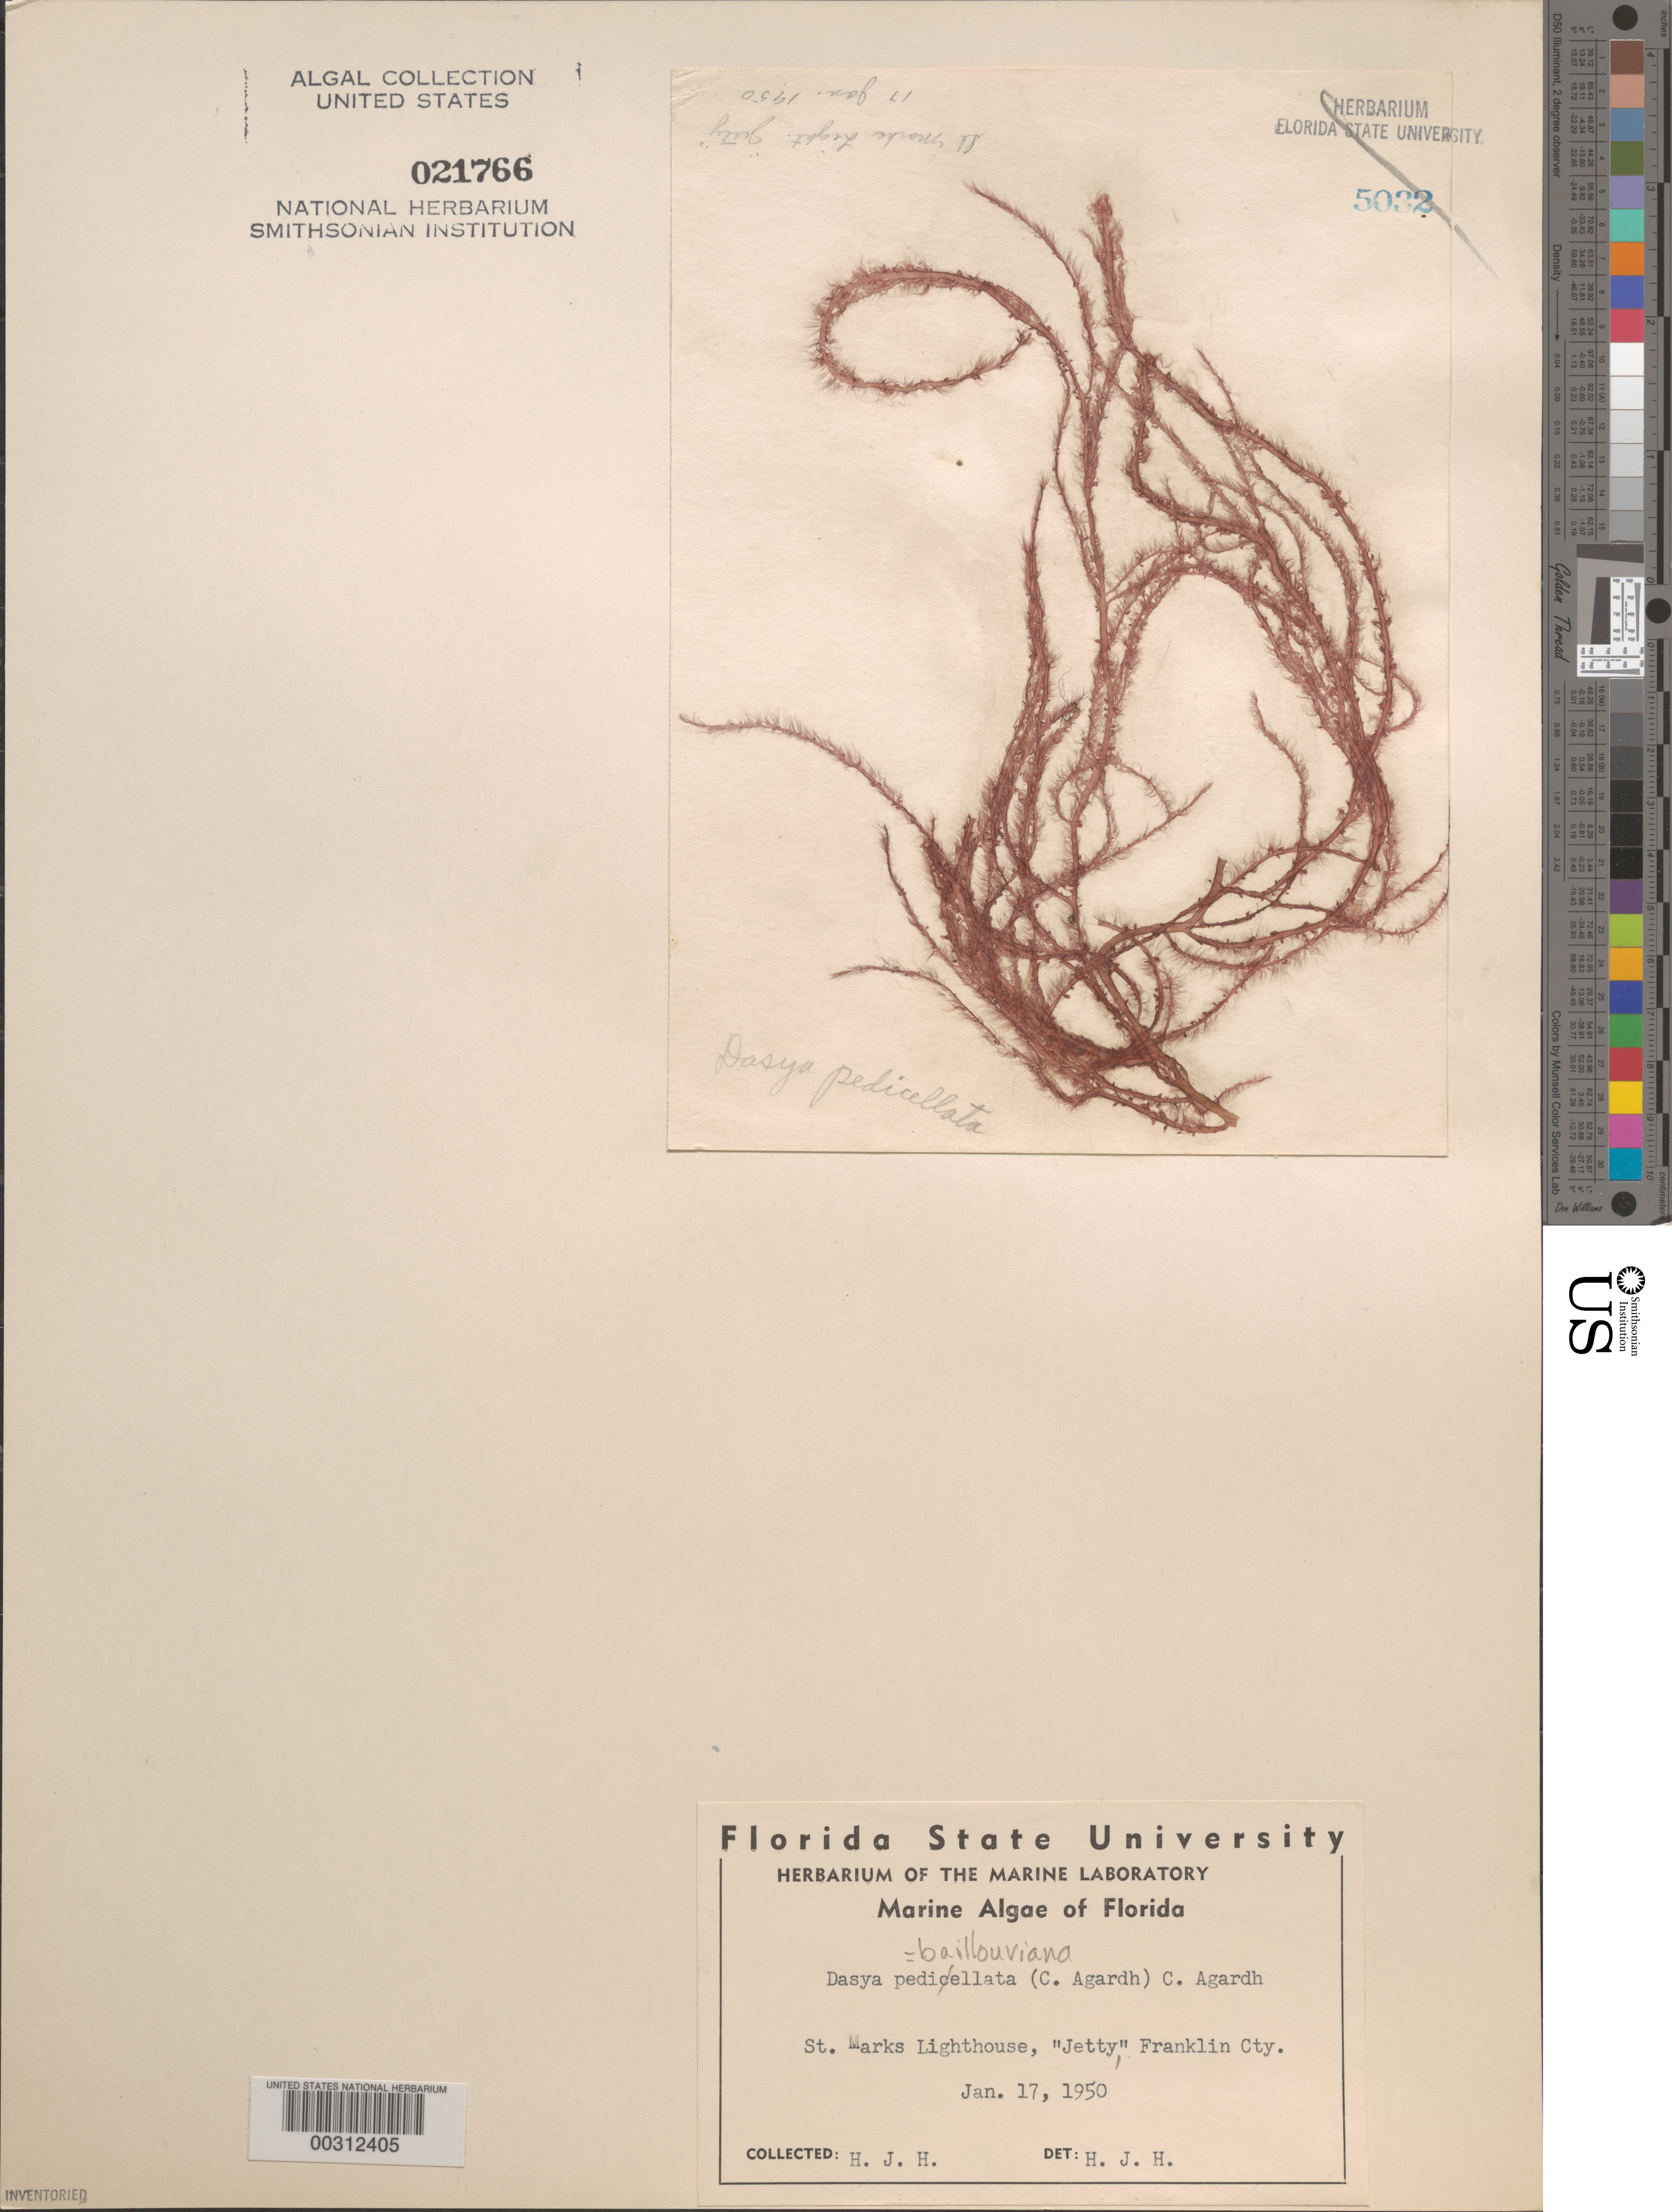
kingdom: Plantae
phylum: Rhodophyta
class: Florideophyceae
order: Ceramiales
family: Dasyaceae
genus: Dasya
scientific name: Dasya pedicellata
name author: (C. Agardh) C. Agardh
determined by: Algae name updating Project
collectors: H. J. Humm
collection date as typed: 17 Jan 1950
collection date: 1950-01-17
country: United States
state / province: Florida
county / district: Franklin County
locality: St. Marks Lighthouse, jetty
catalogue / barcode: US 21766